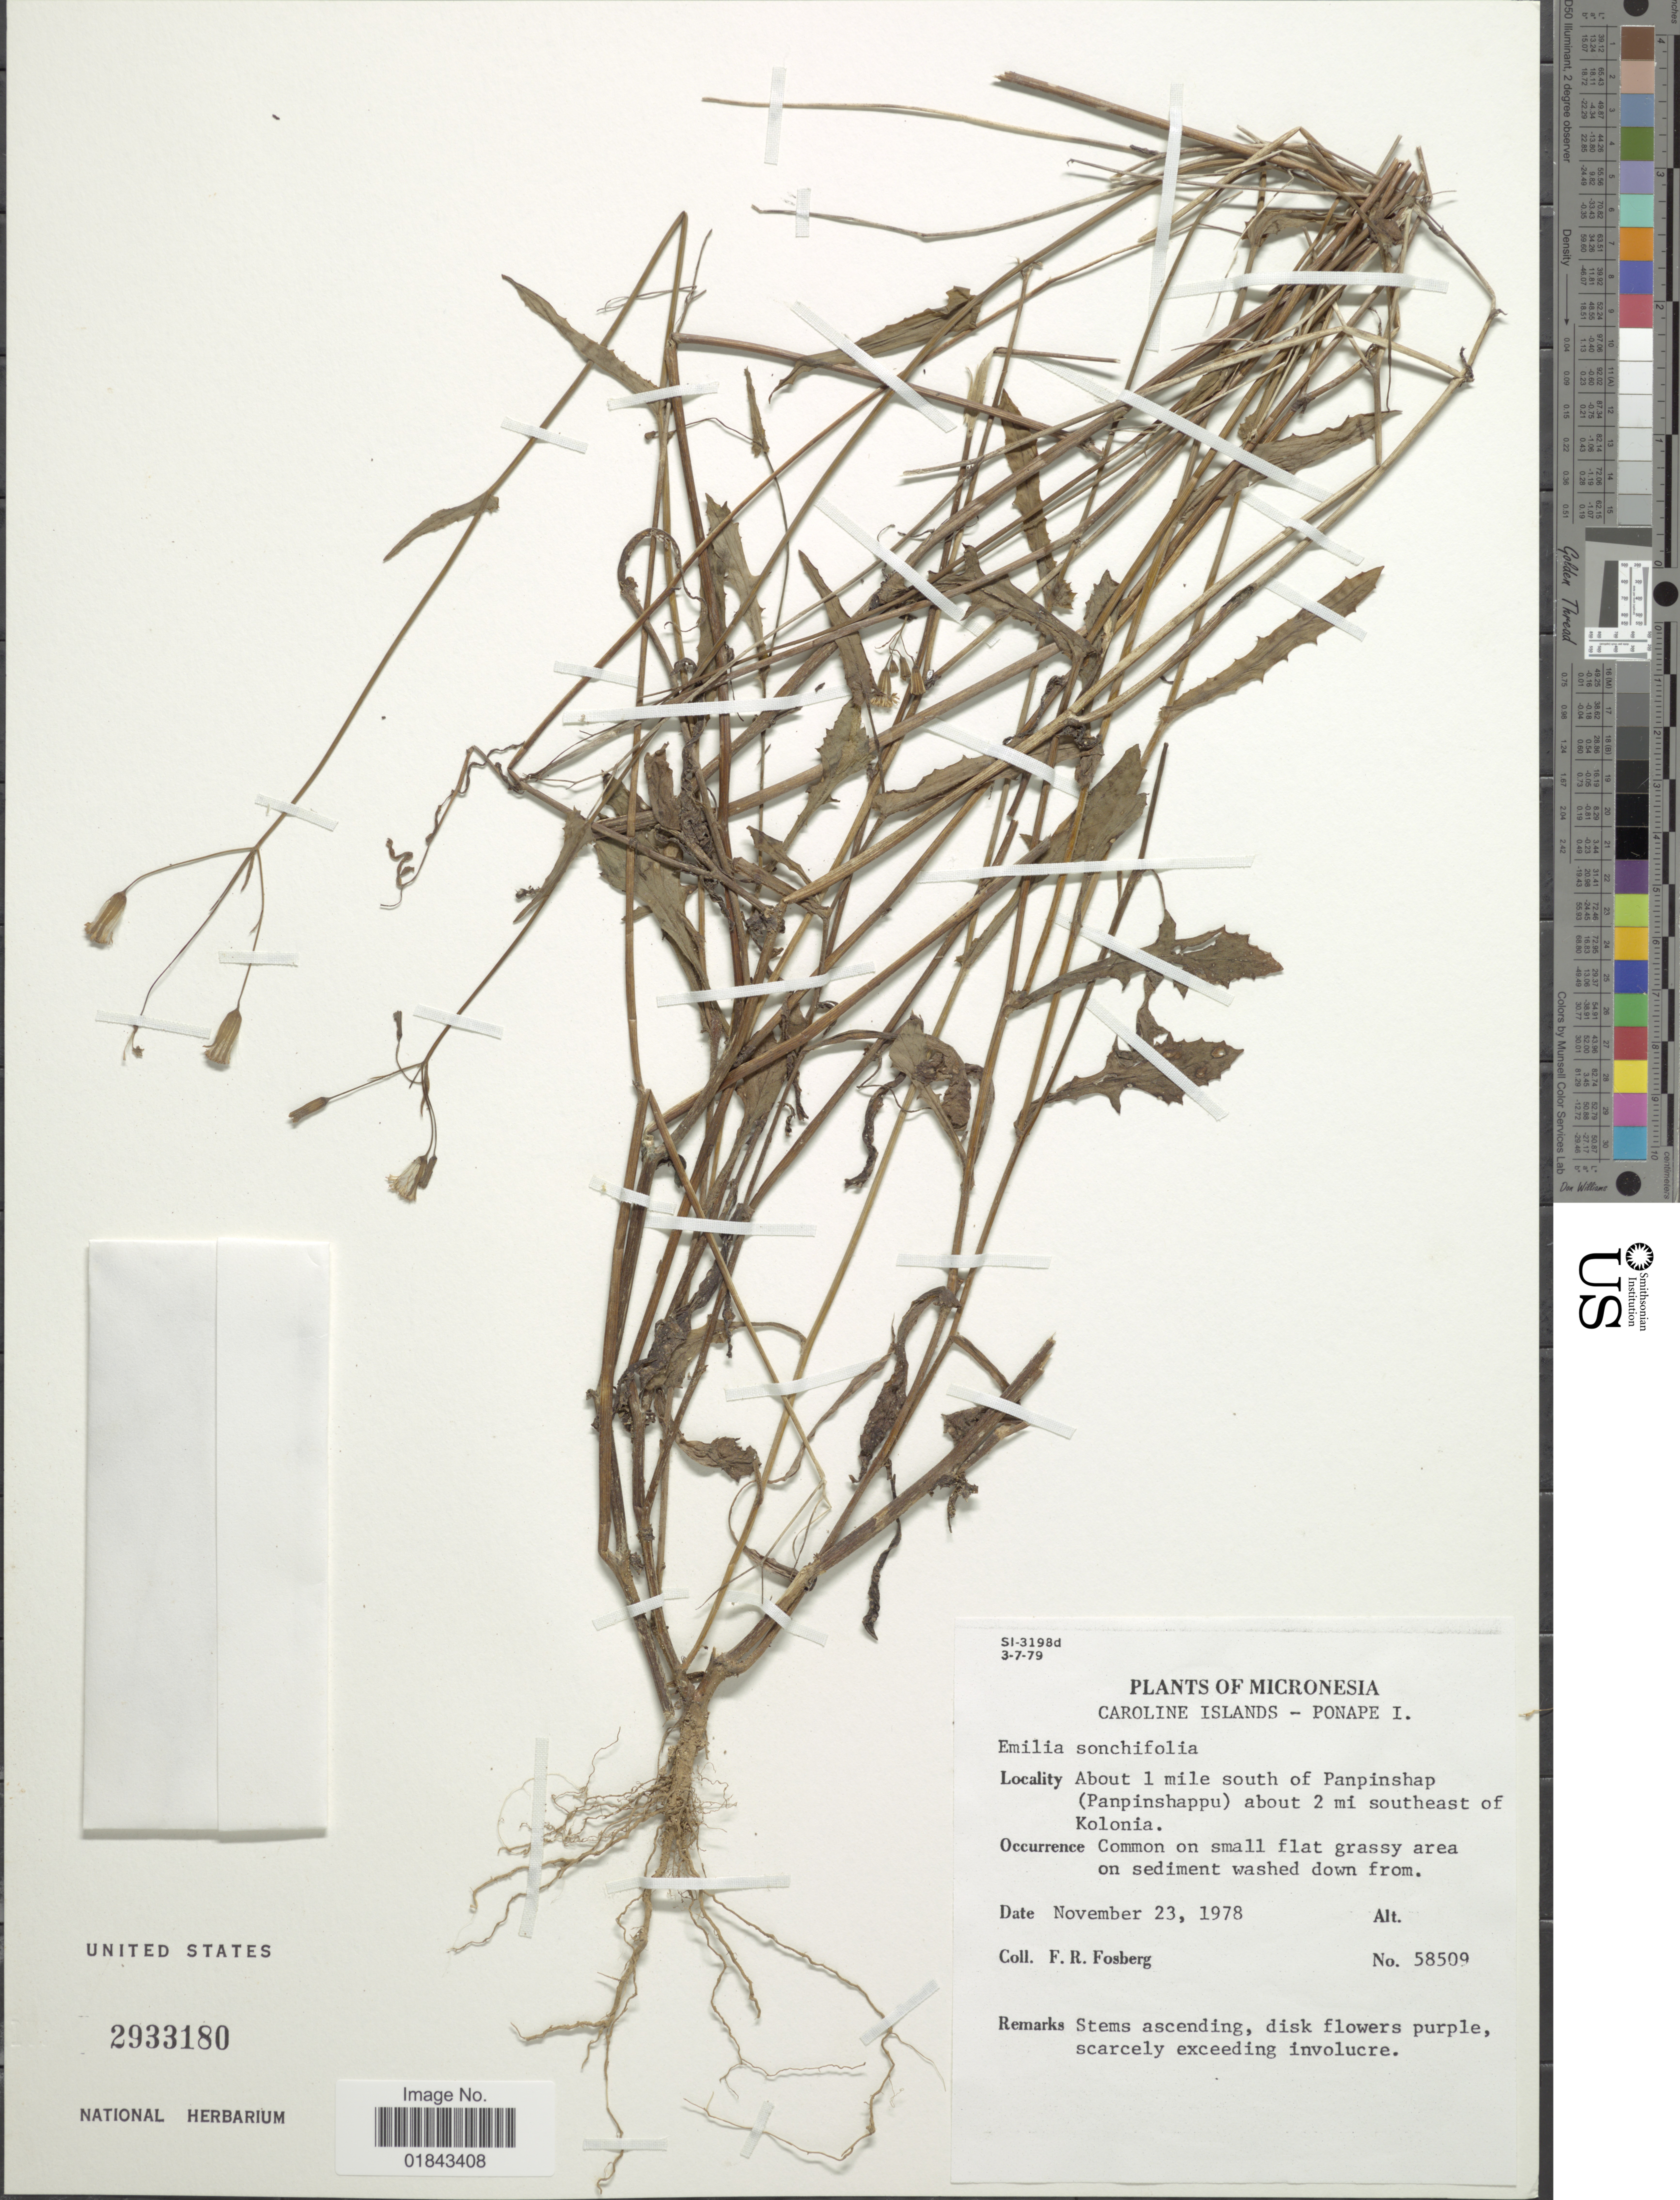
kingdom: Plantae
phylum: Tracheophyta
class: Magnoliopsida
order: Asterales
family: Asteraceae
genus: Emilia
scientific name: Emilia sonchifolia var. sonchifolia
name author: (L.) DC.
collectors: F. R. Fosberg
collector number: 58509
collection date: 1978-11-23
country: Micronesia, Federated States of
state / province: Pohnpei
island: Pohnpei [Ponape]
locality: Caroline Islands-Ponape I., about 1 mile south of Panpinshap (Panpinshappu) about 2mi southeast of Kolonia.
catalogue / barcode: US 2933180